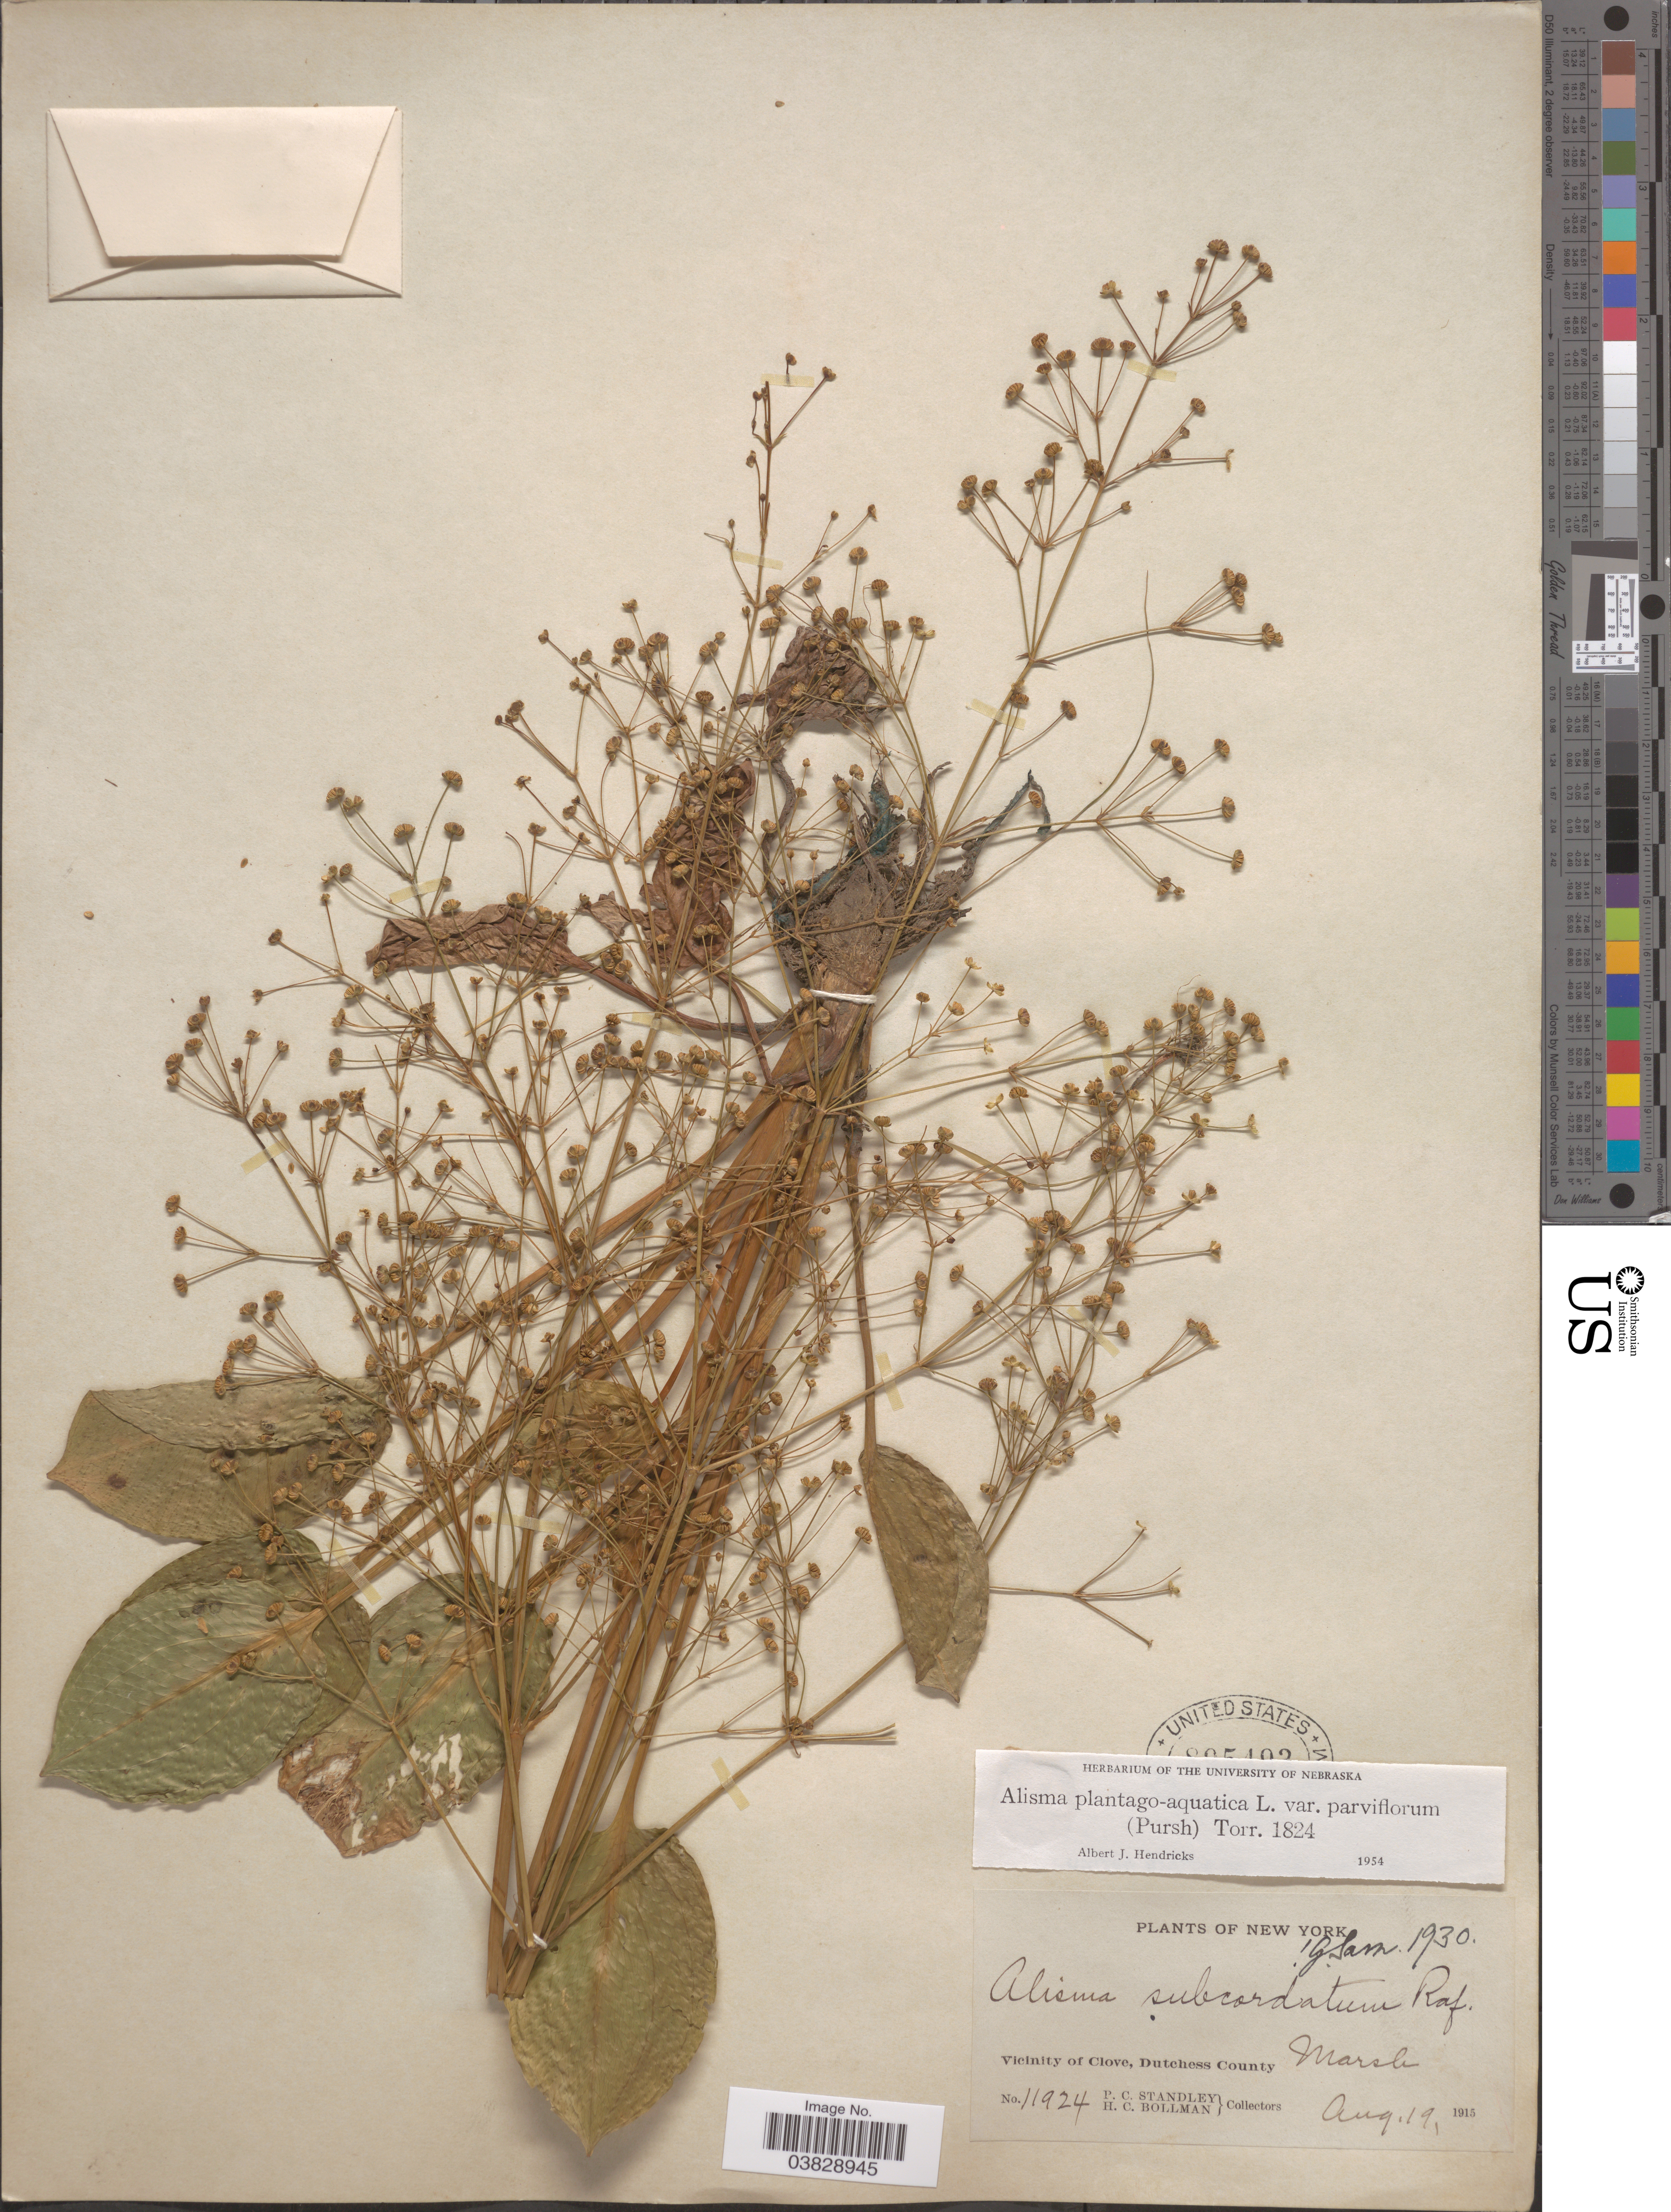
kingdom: Plantae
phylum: Tracheophyta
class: Liliopsida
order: Alismatales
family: Alismataceae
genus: Alisma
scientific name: Alisma plantago-aquatica var. parviflorum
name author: (Pursh) Torr.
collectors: P. C. Standley & H. C. Bollman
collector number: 11924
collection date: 1915-08-19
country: United States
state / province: New York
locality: Vicinity of Clove, Dutchess County. Marsh.